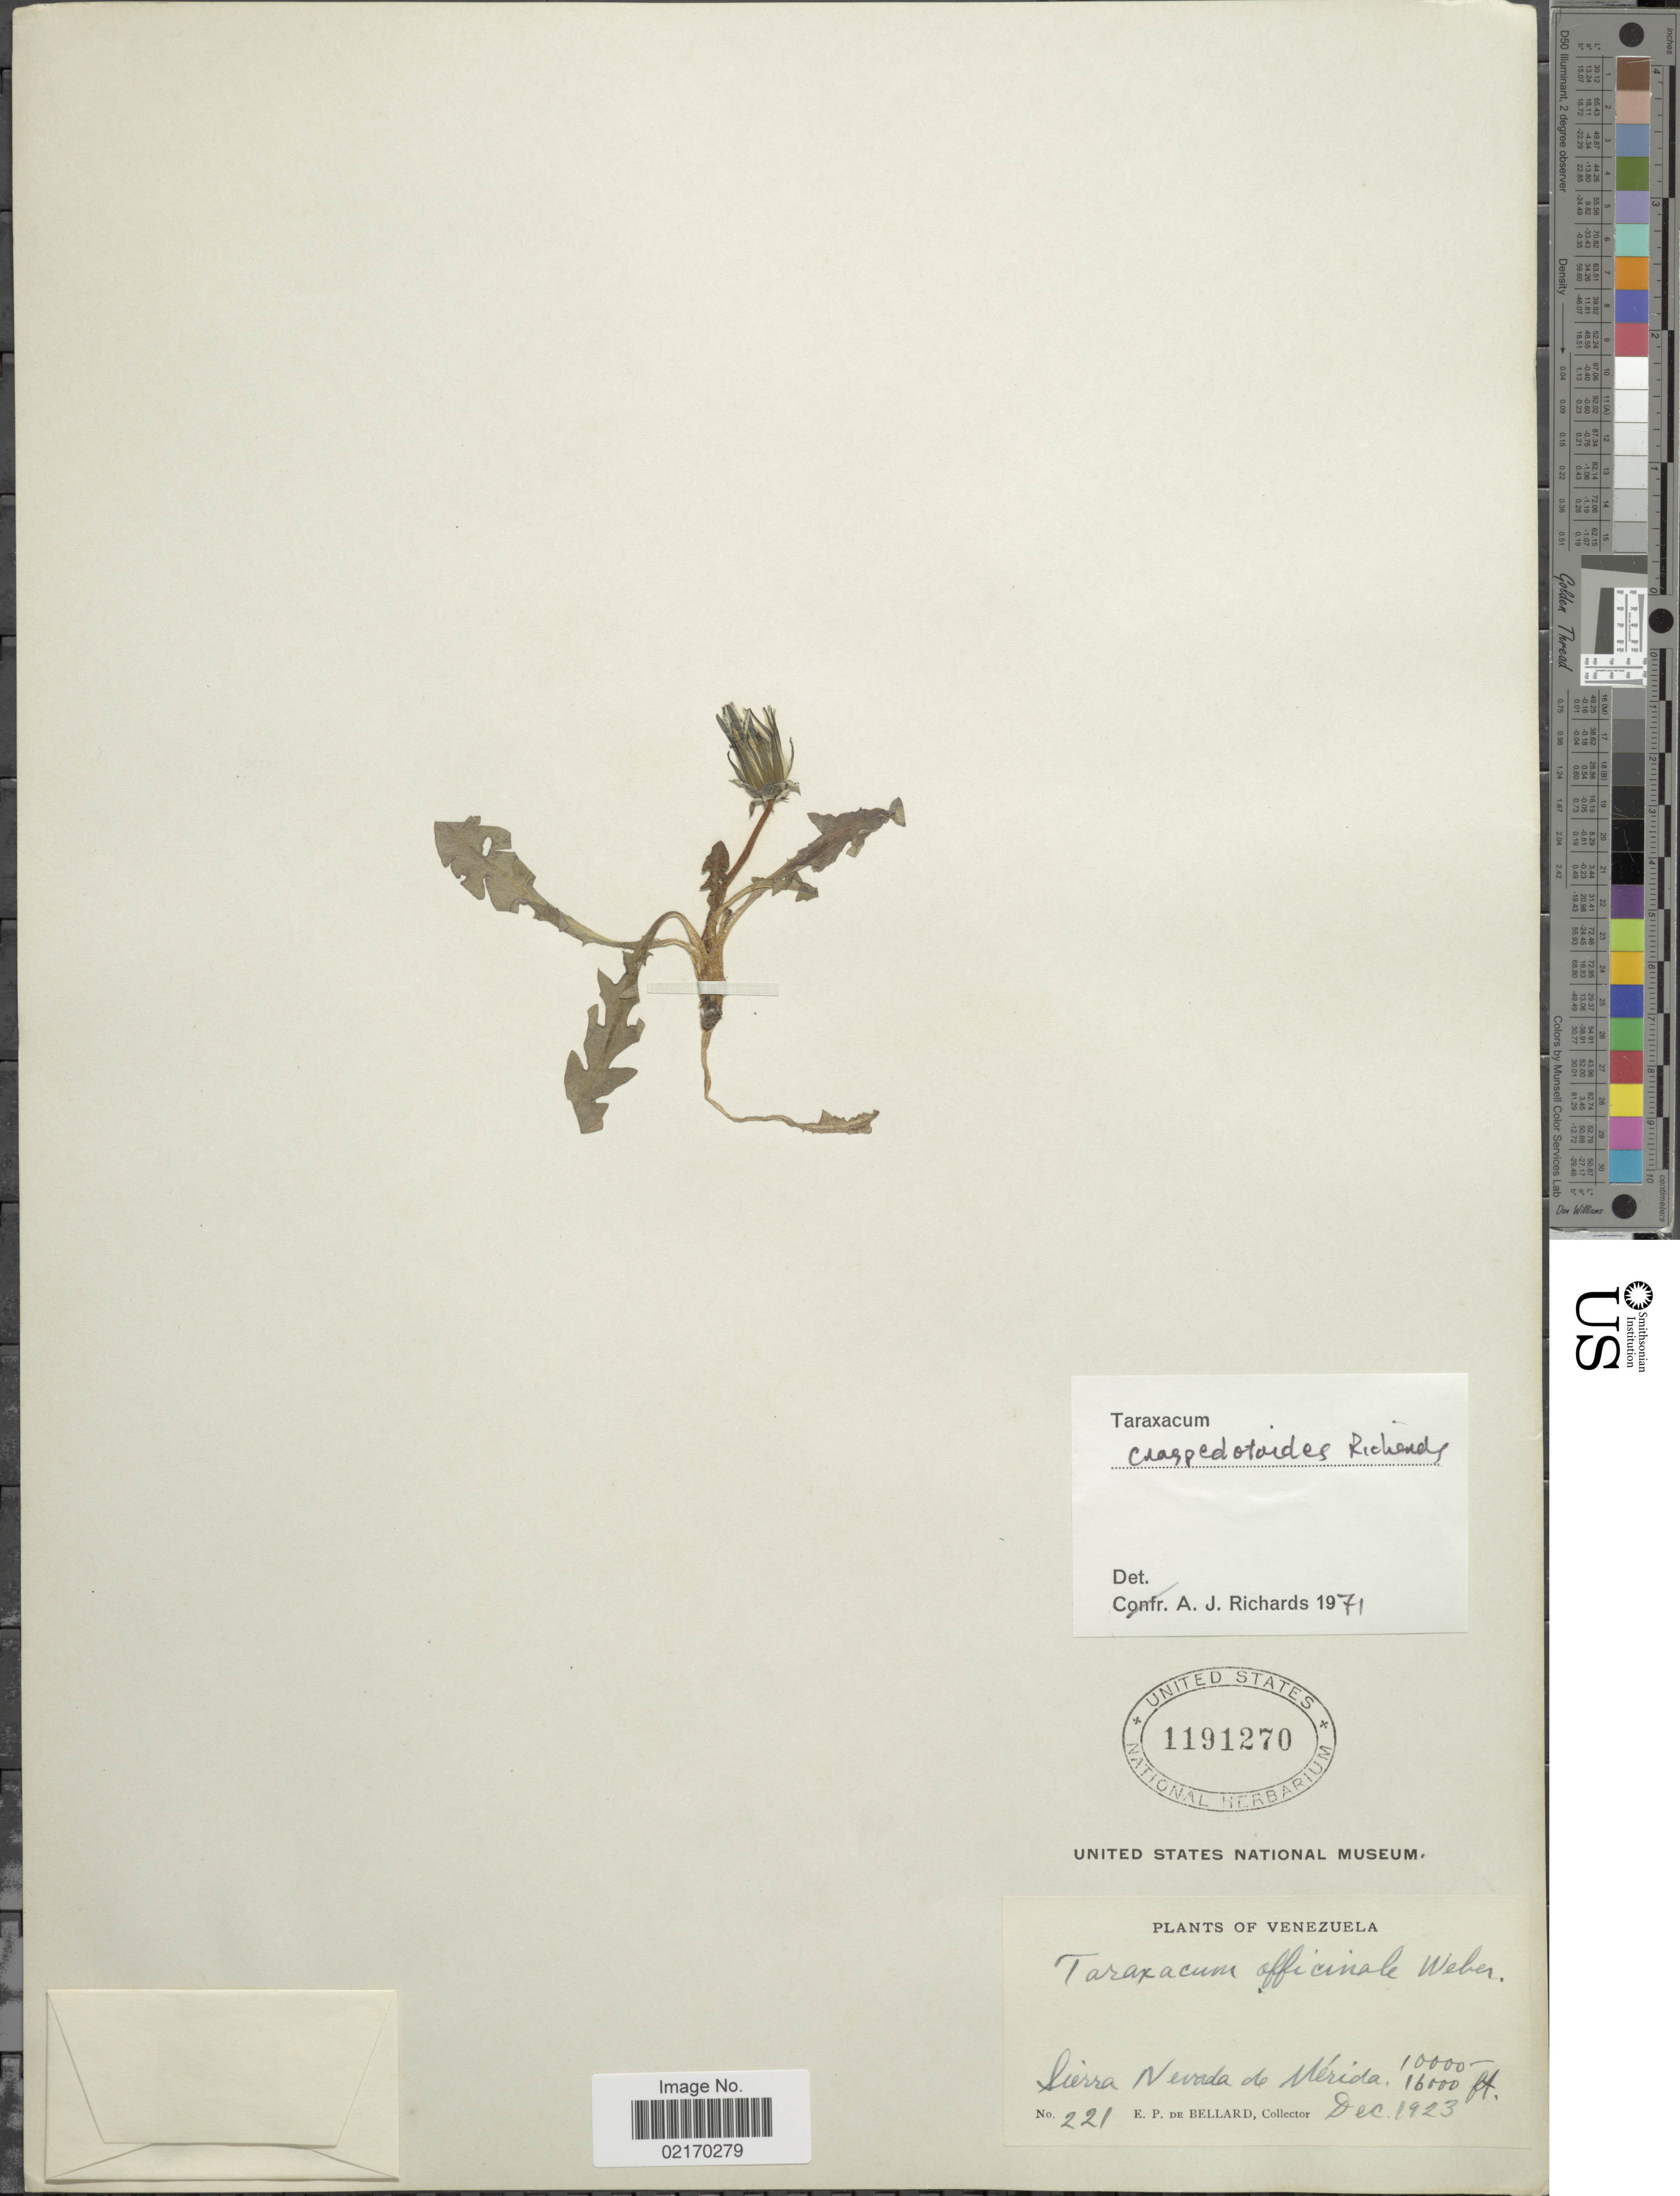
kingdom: Plantae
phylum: Tracheophyta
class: Magnoliopsida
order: Asterales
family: Asteraceae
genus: Taraxacum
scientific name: Taraxacum craspedotoides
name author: A.J. Richards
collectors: E. de Bellard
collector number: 221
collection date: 1923-12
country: Venezuela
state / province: Mérida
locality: Sierra Nevada de Merida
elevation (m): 3048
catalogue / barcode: US 1191270